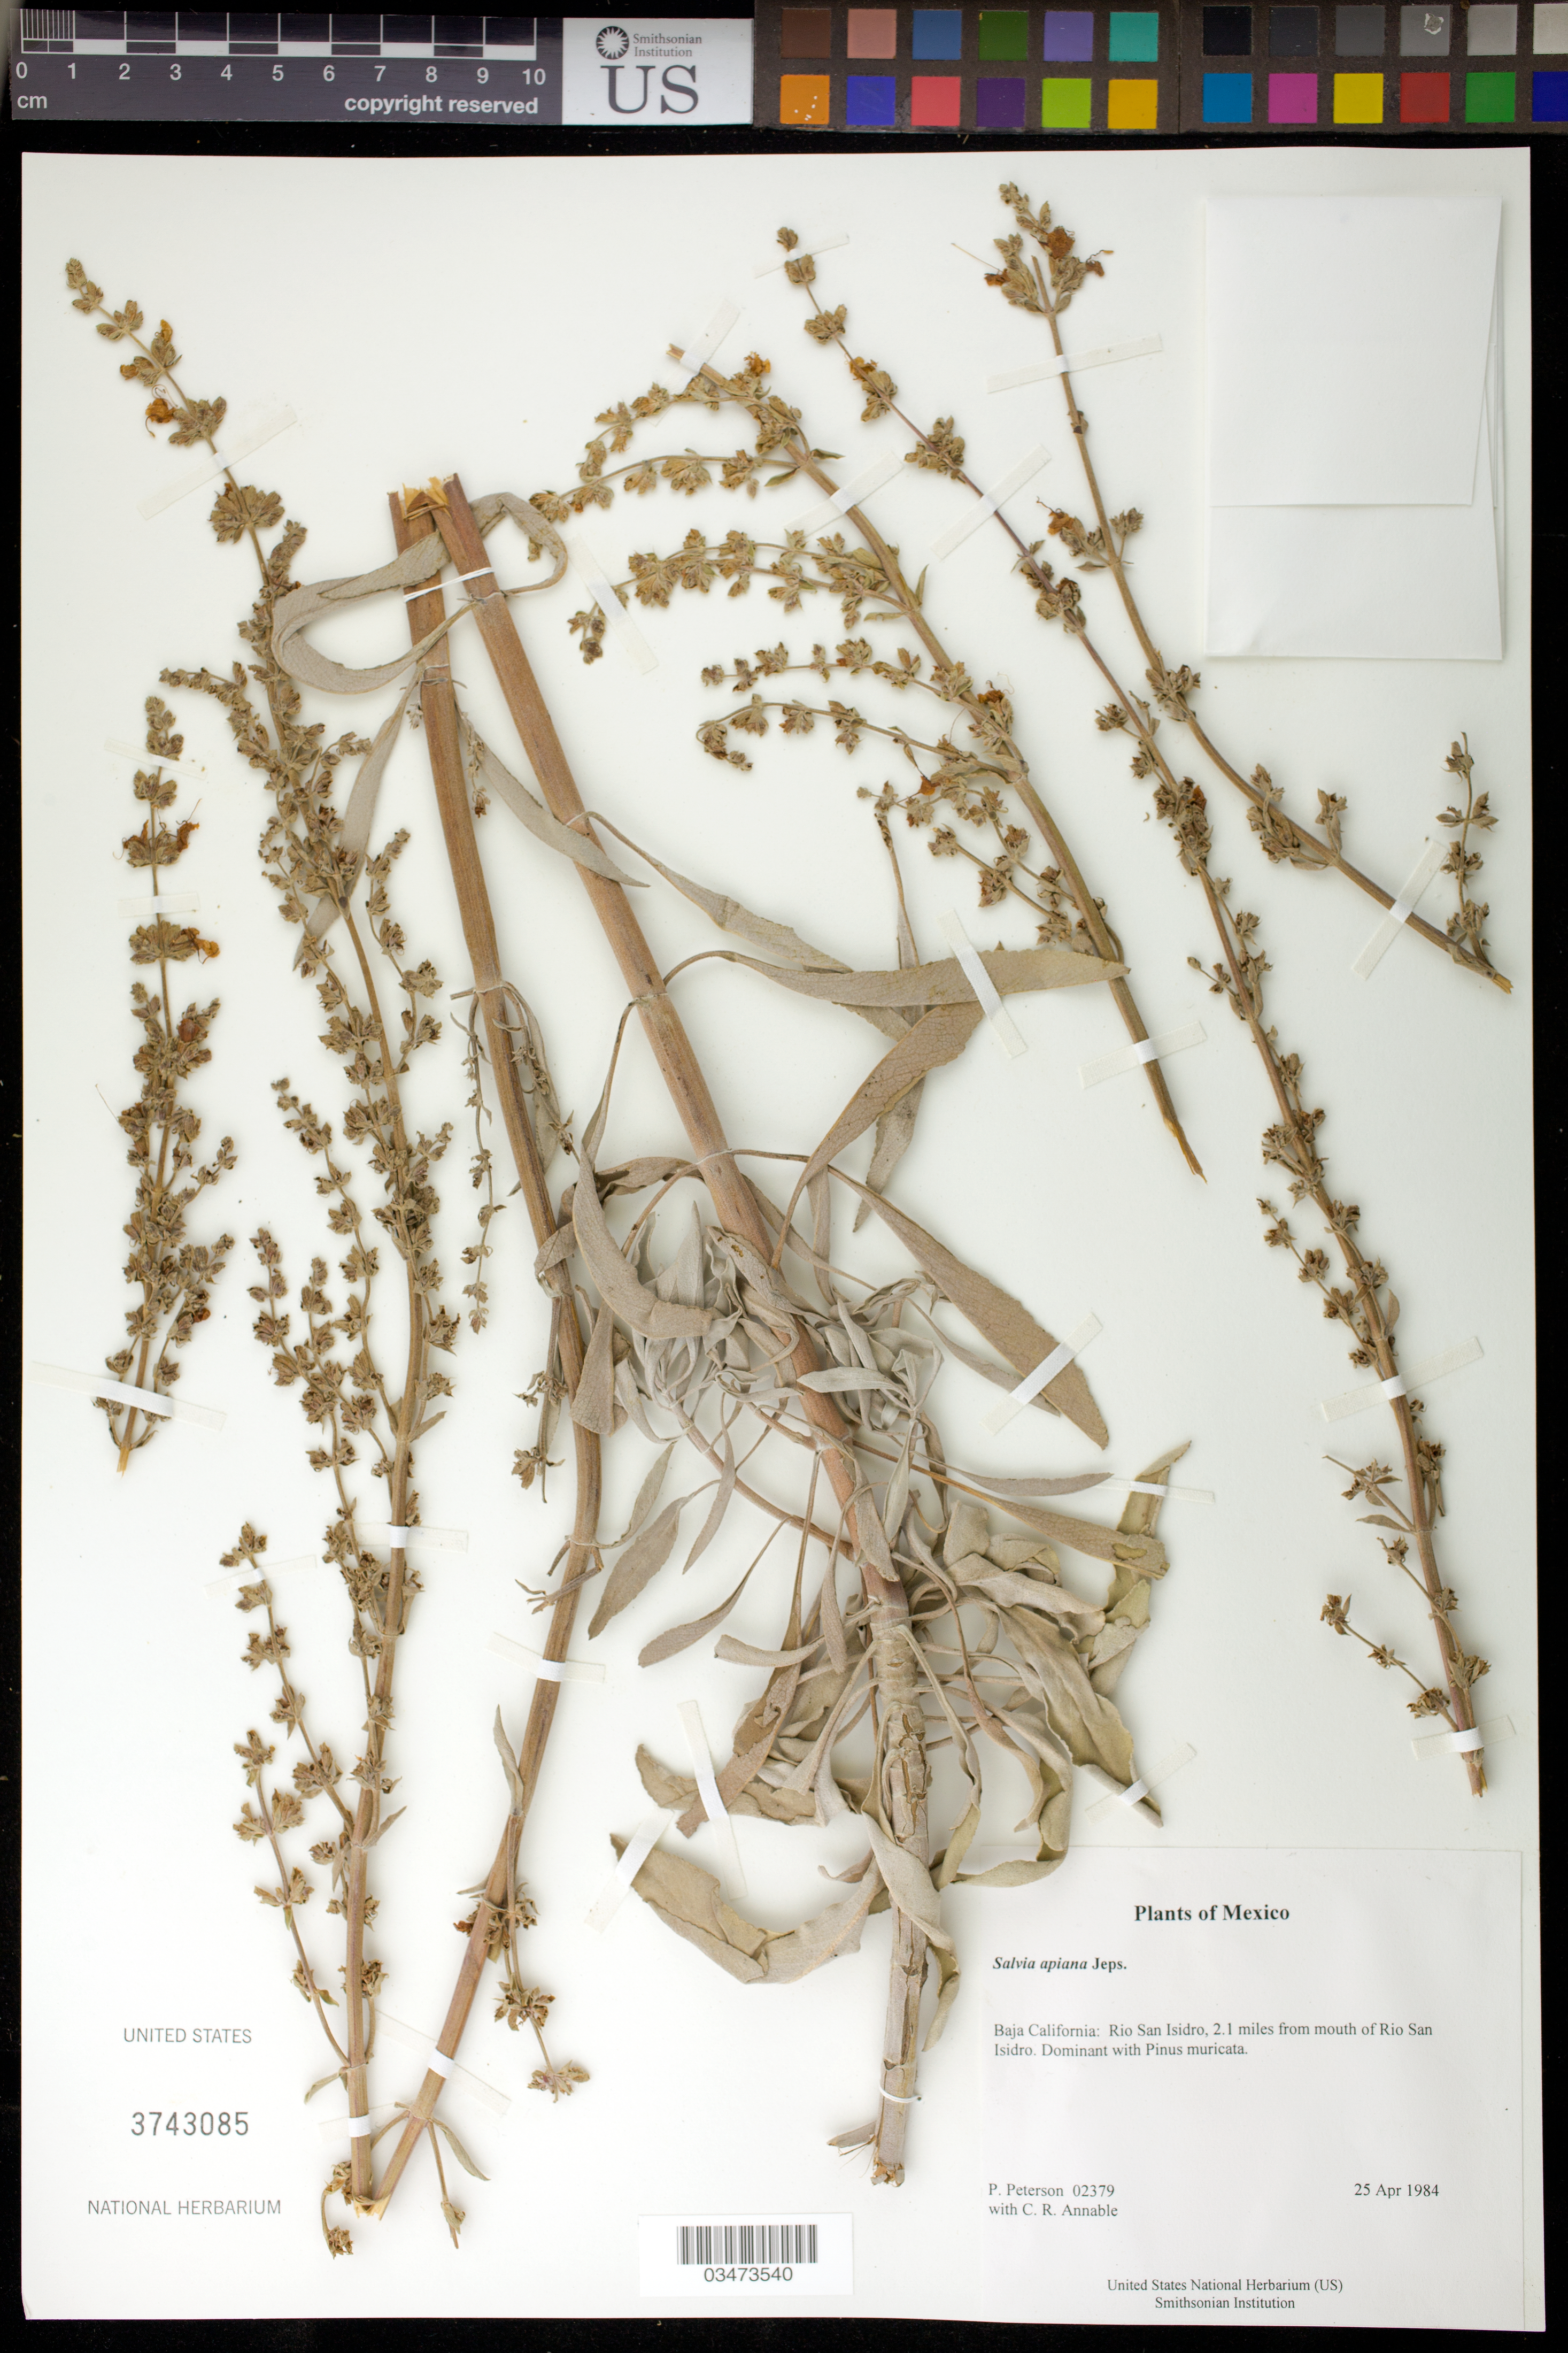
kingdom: Plantae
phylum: Tracheophyta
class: Magnoliopsida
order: Lamiales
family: Lamiaceae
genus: Salvia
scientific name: Salvia apiana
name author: Jeps.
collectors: P. M. Peterson & C. R. Annable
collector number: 02379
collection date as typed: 25 Apr 1984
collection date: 1984-04-25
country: Mexico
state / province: Baja California Norte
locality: Rio San Isidro, 2.1 miles from mouth of Rio San Isidro.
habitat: Dominant with Pinus muricata.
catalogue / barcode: US 3743085